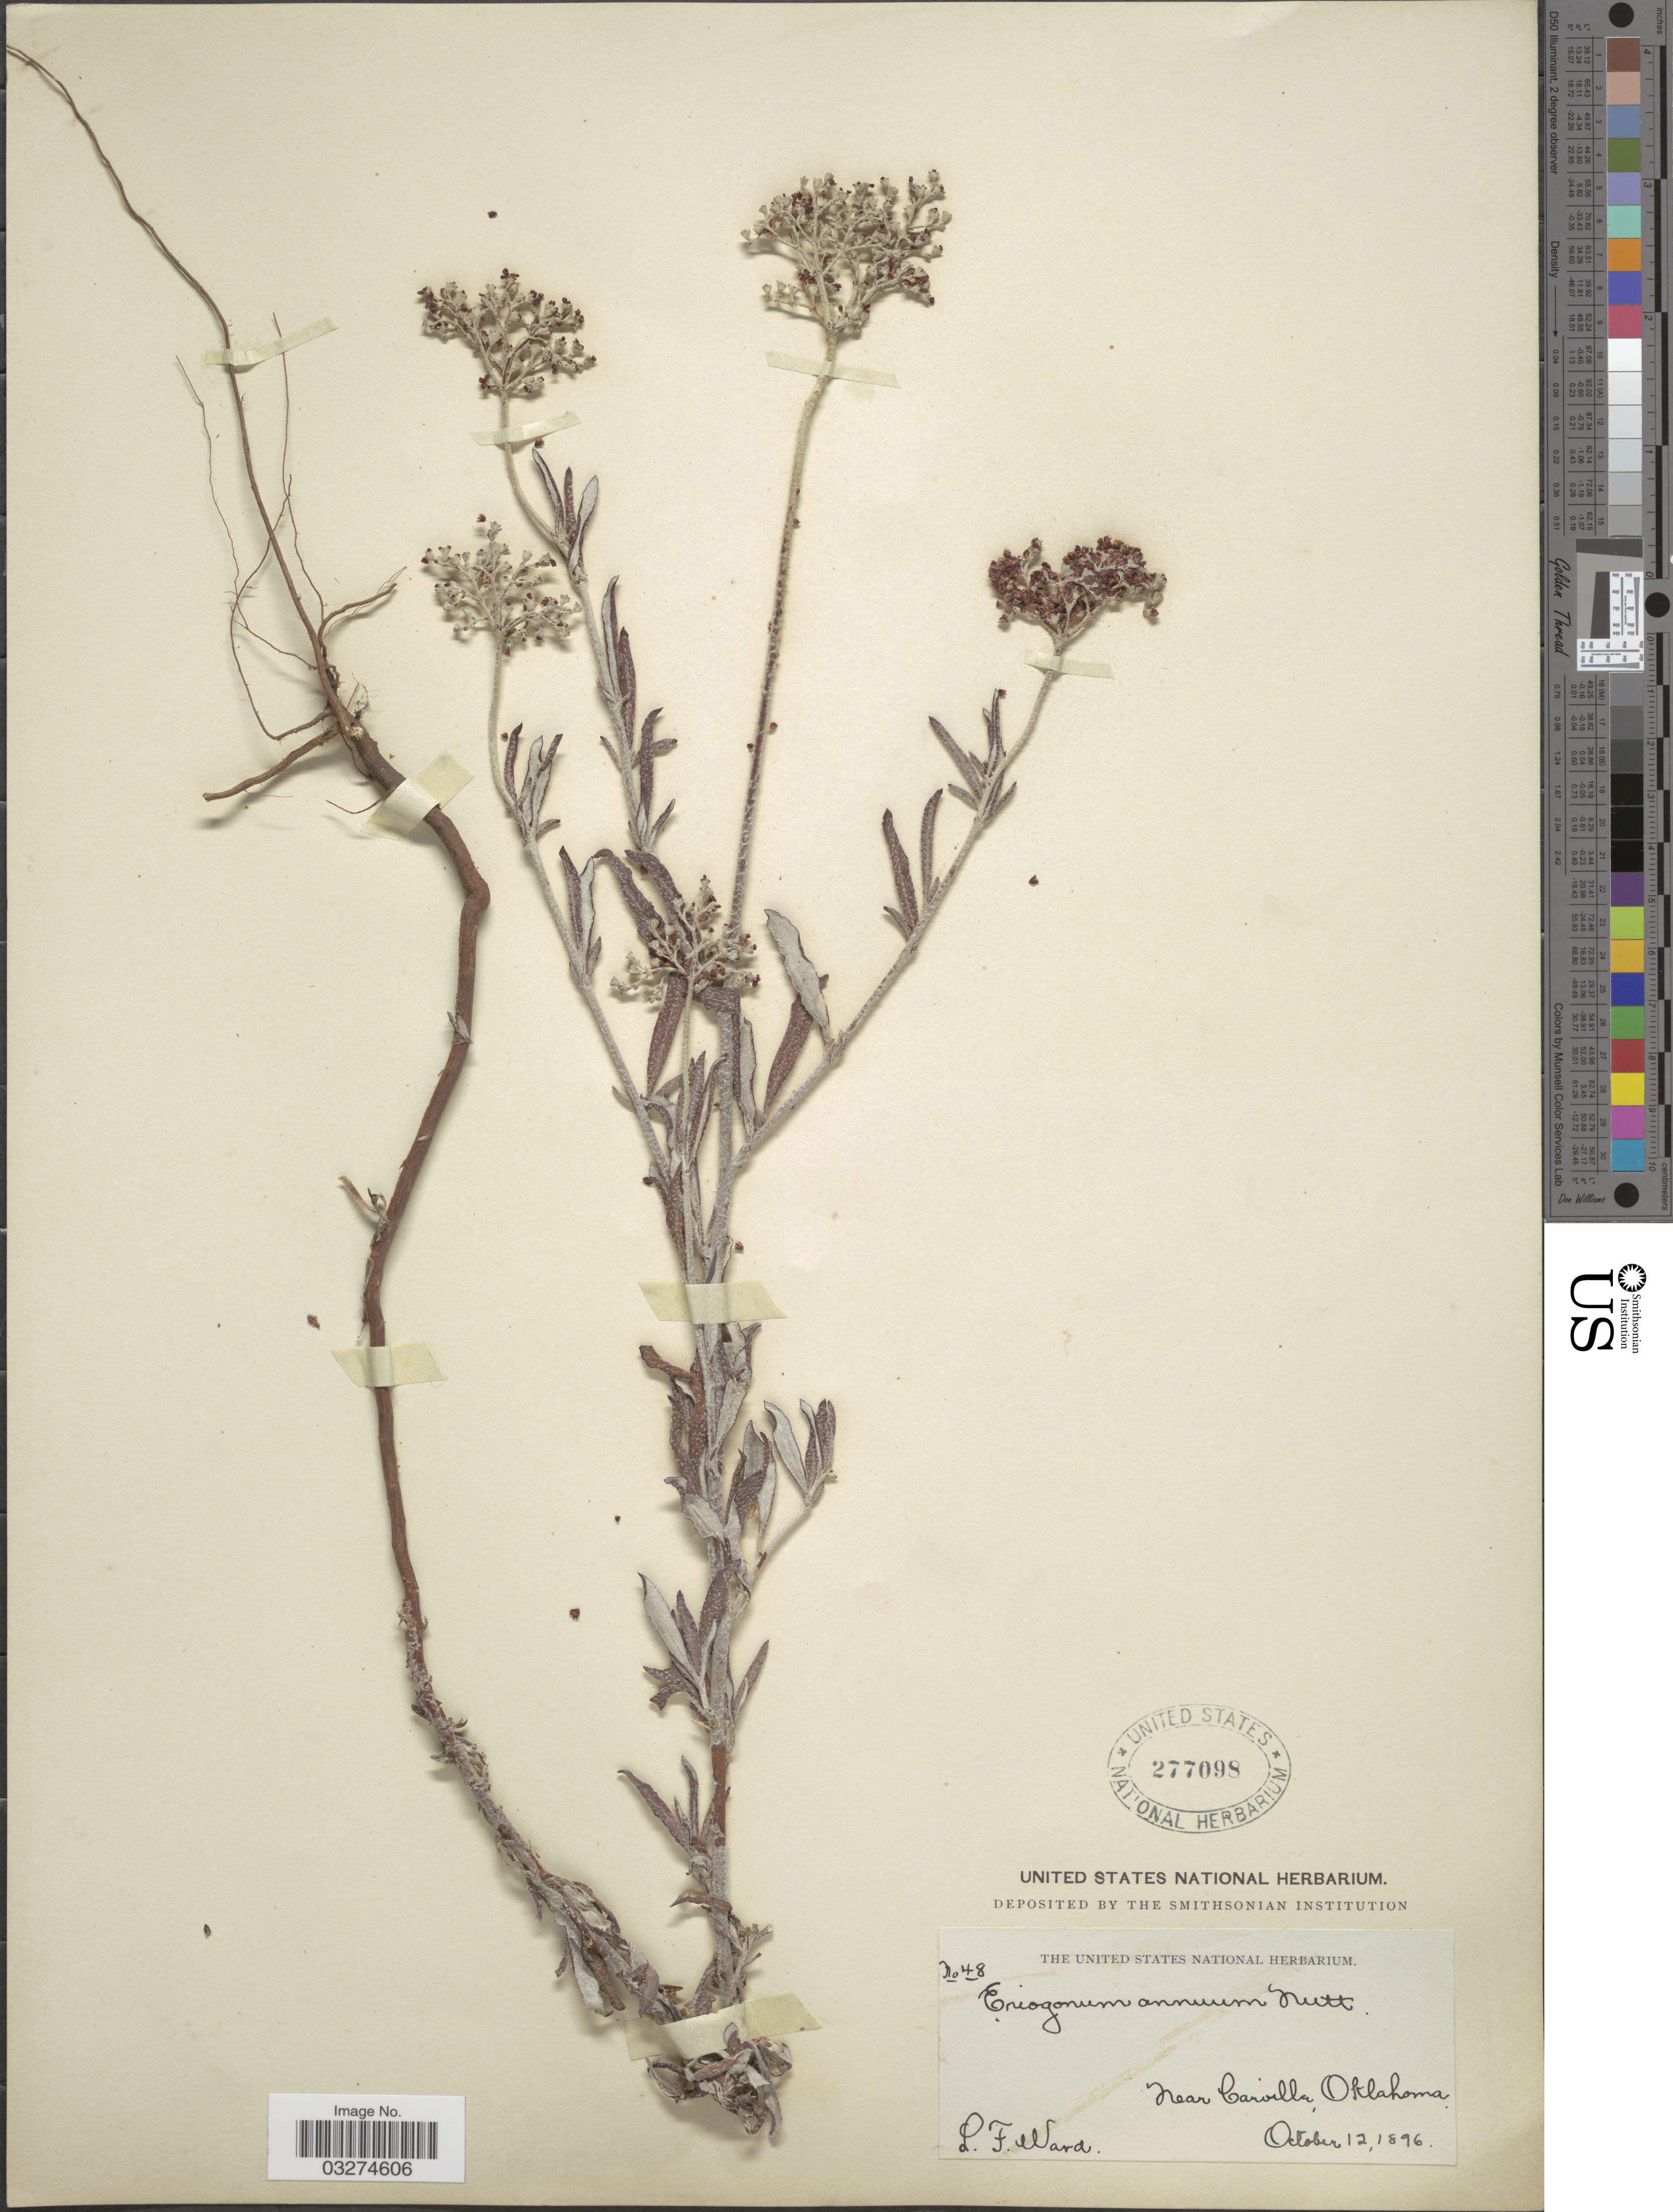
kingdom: Plantae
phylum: Tracheophyta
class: Magnoliopsida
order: Caryophyllales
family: Polygonaceae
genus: Eriogonum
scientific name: Eriogonum annuum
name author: Nutt.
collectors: L. Ward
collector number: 48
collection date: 1896-10-12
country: United States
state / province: Oklahoma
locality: Near Carville.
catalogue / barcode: US 277098